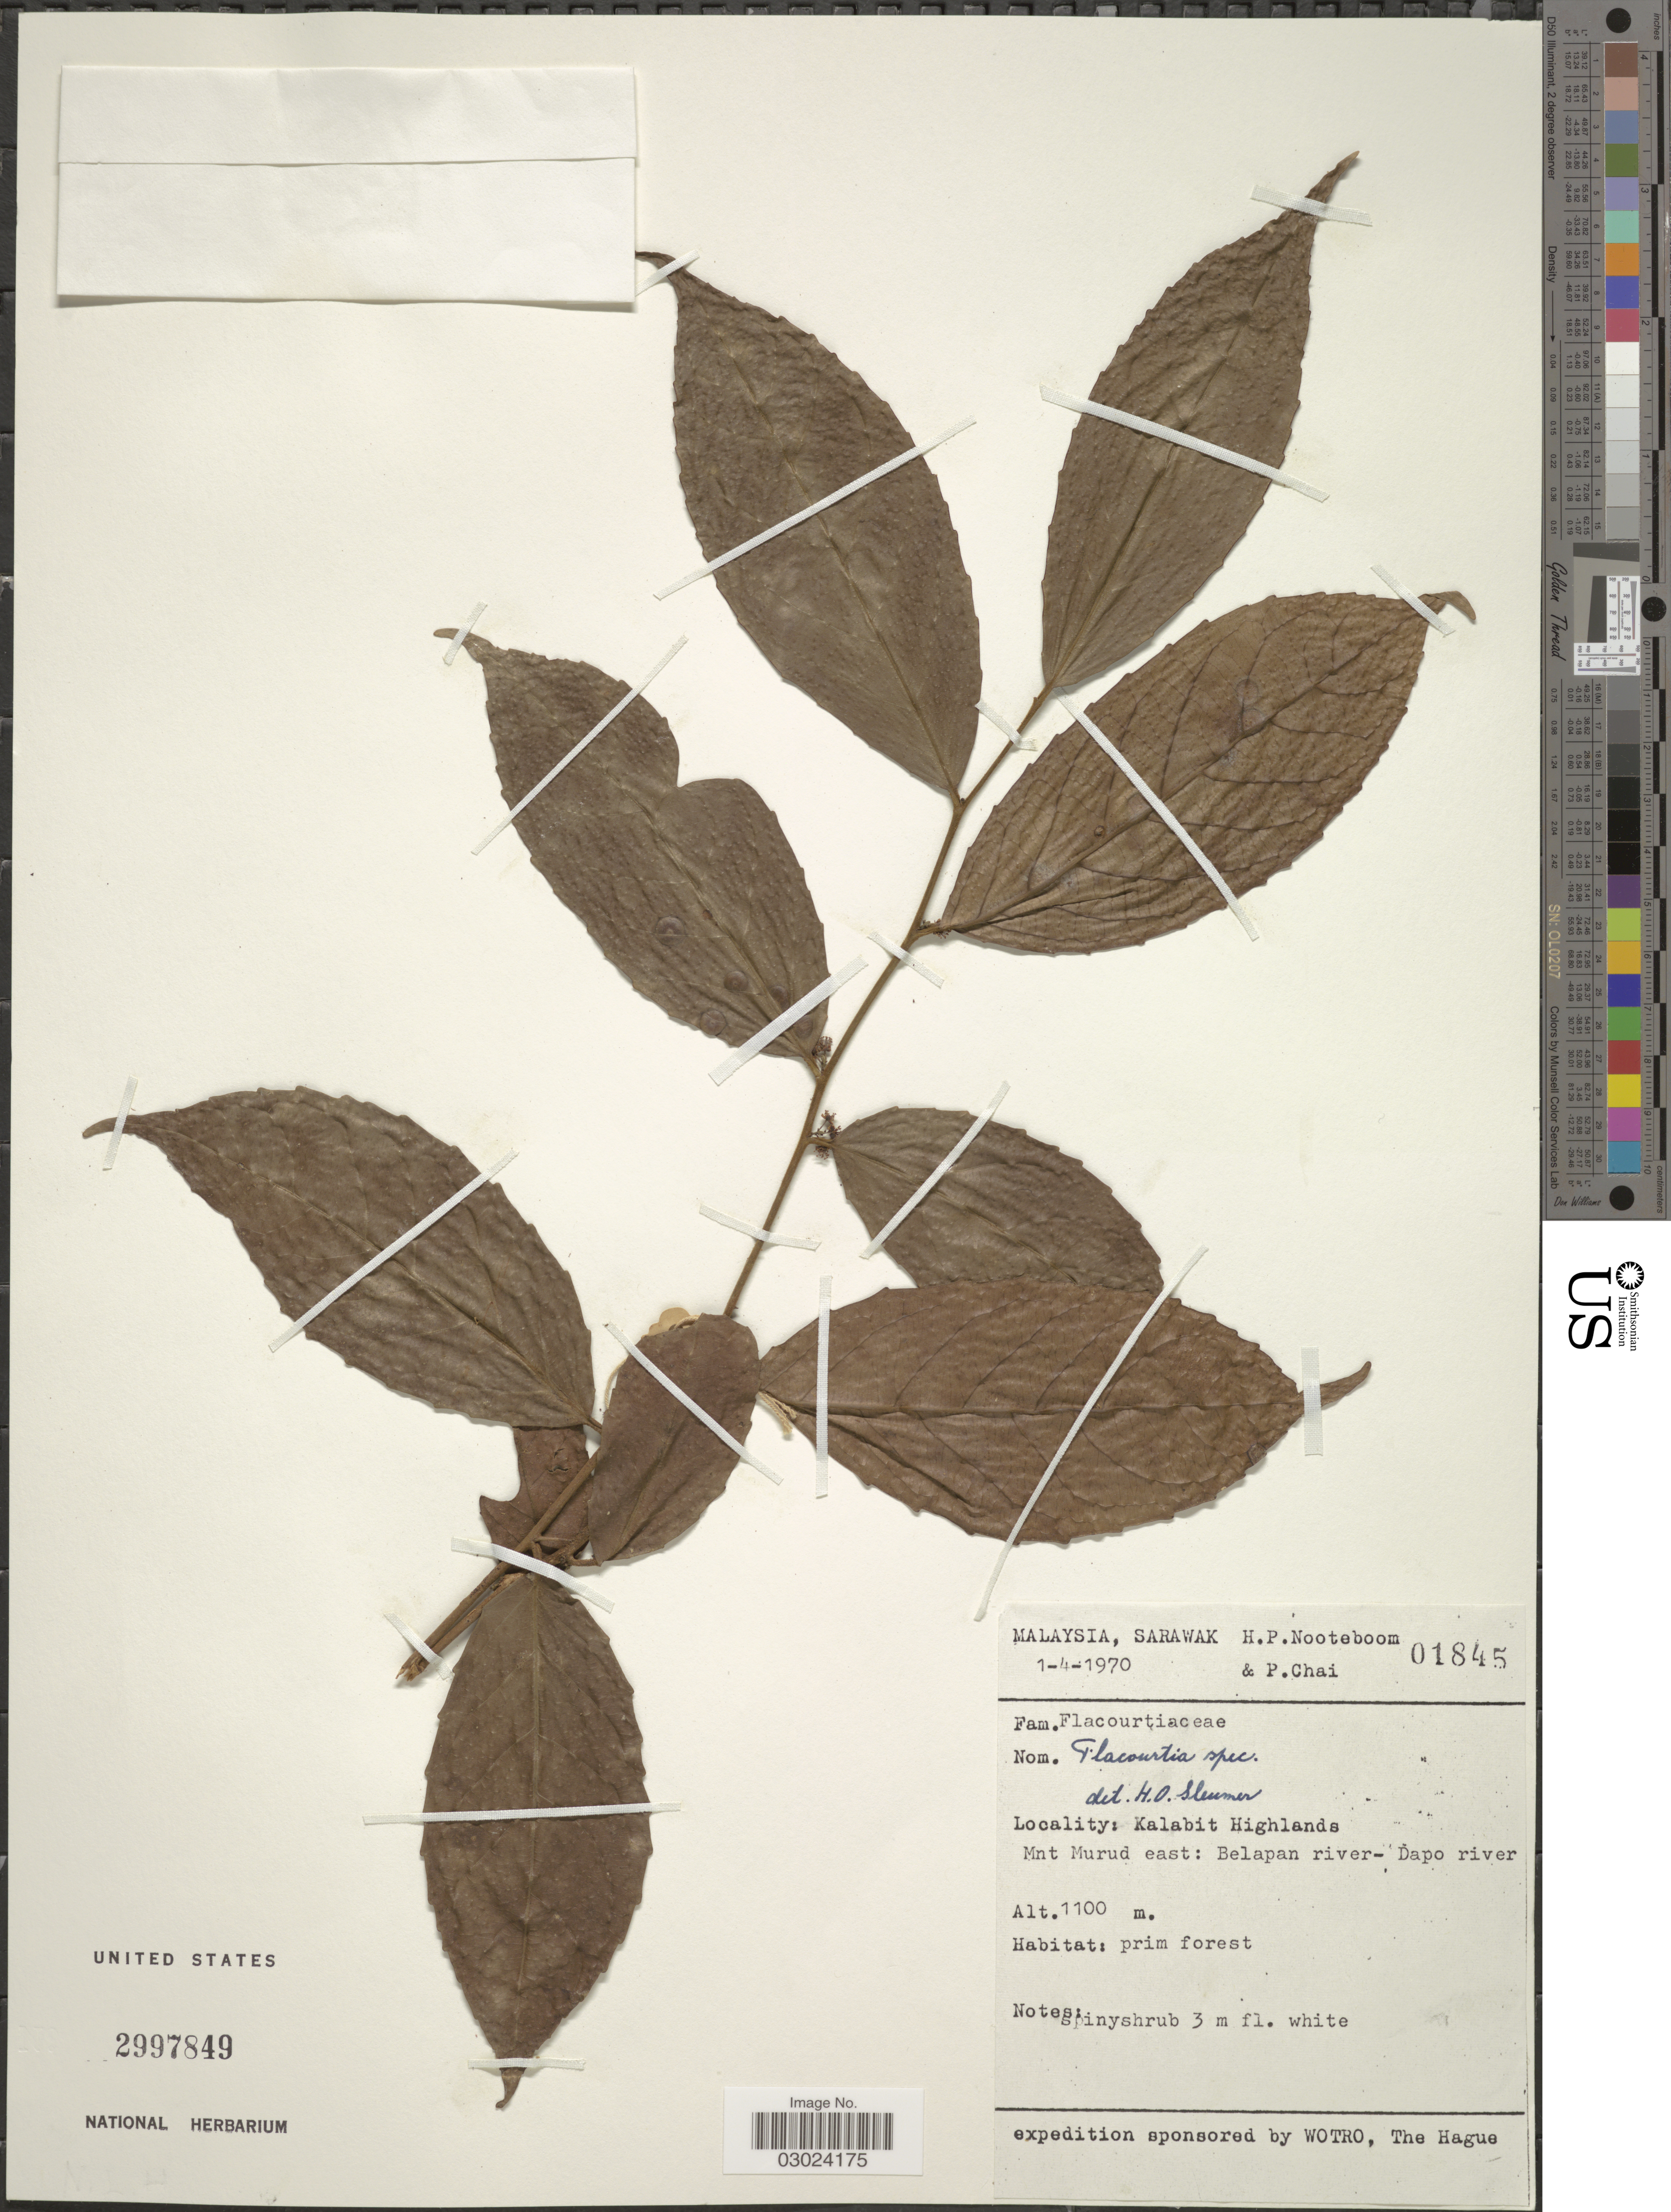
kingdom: Plantae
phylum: Tracheophyta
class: Magnoliopsida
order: Malpighiales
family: Salicaceae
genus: Flacourtia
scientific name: Flacourtia sp.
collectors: H. P. Nooteboom & P. Chai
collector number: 01845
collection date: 1970-04-01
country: Malaysia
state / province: Sarawak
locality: Kalabit Highlands. Mnt Murud east: Belapan river- Dapo river.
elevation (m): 1100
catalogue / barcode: US 2997849